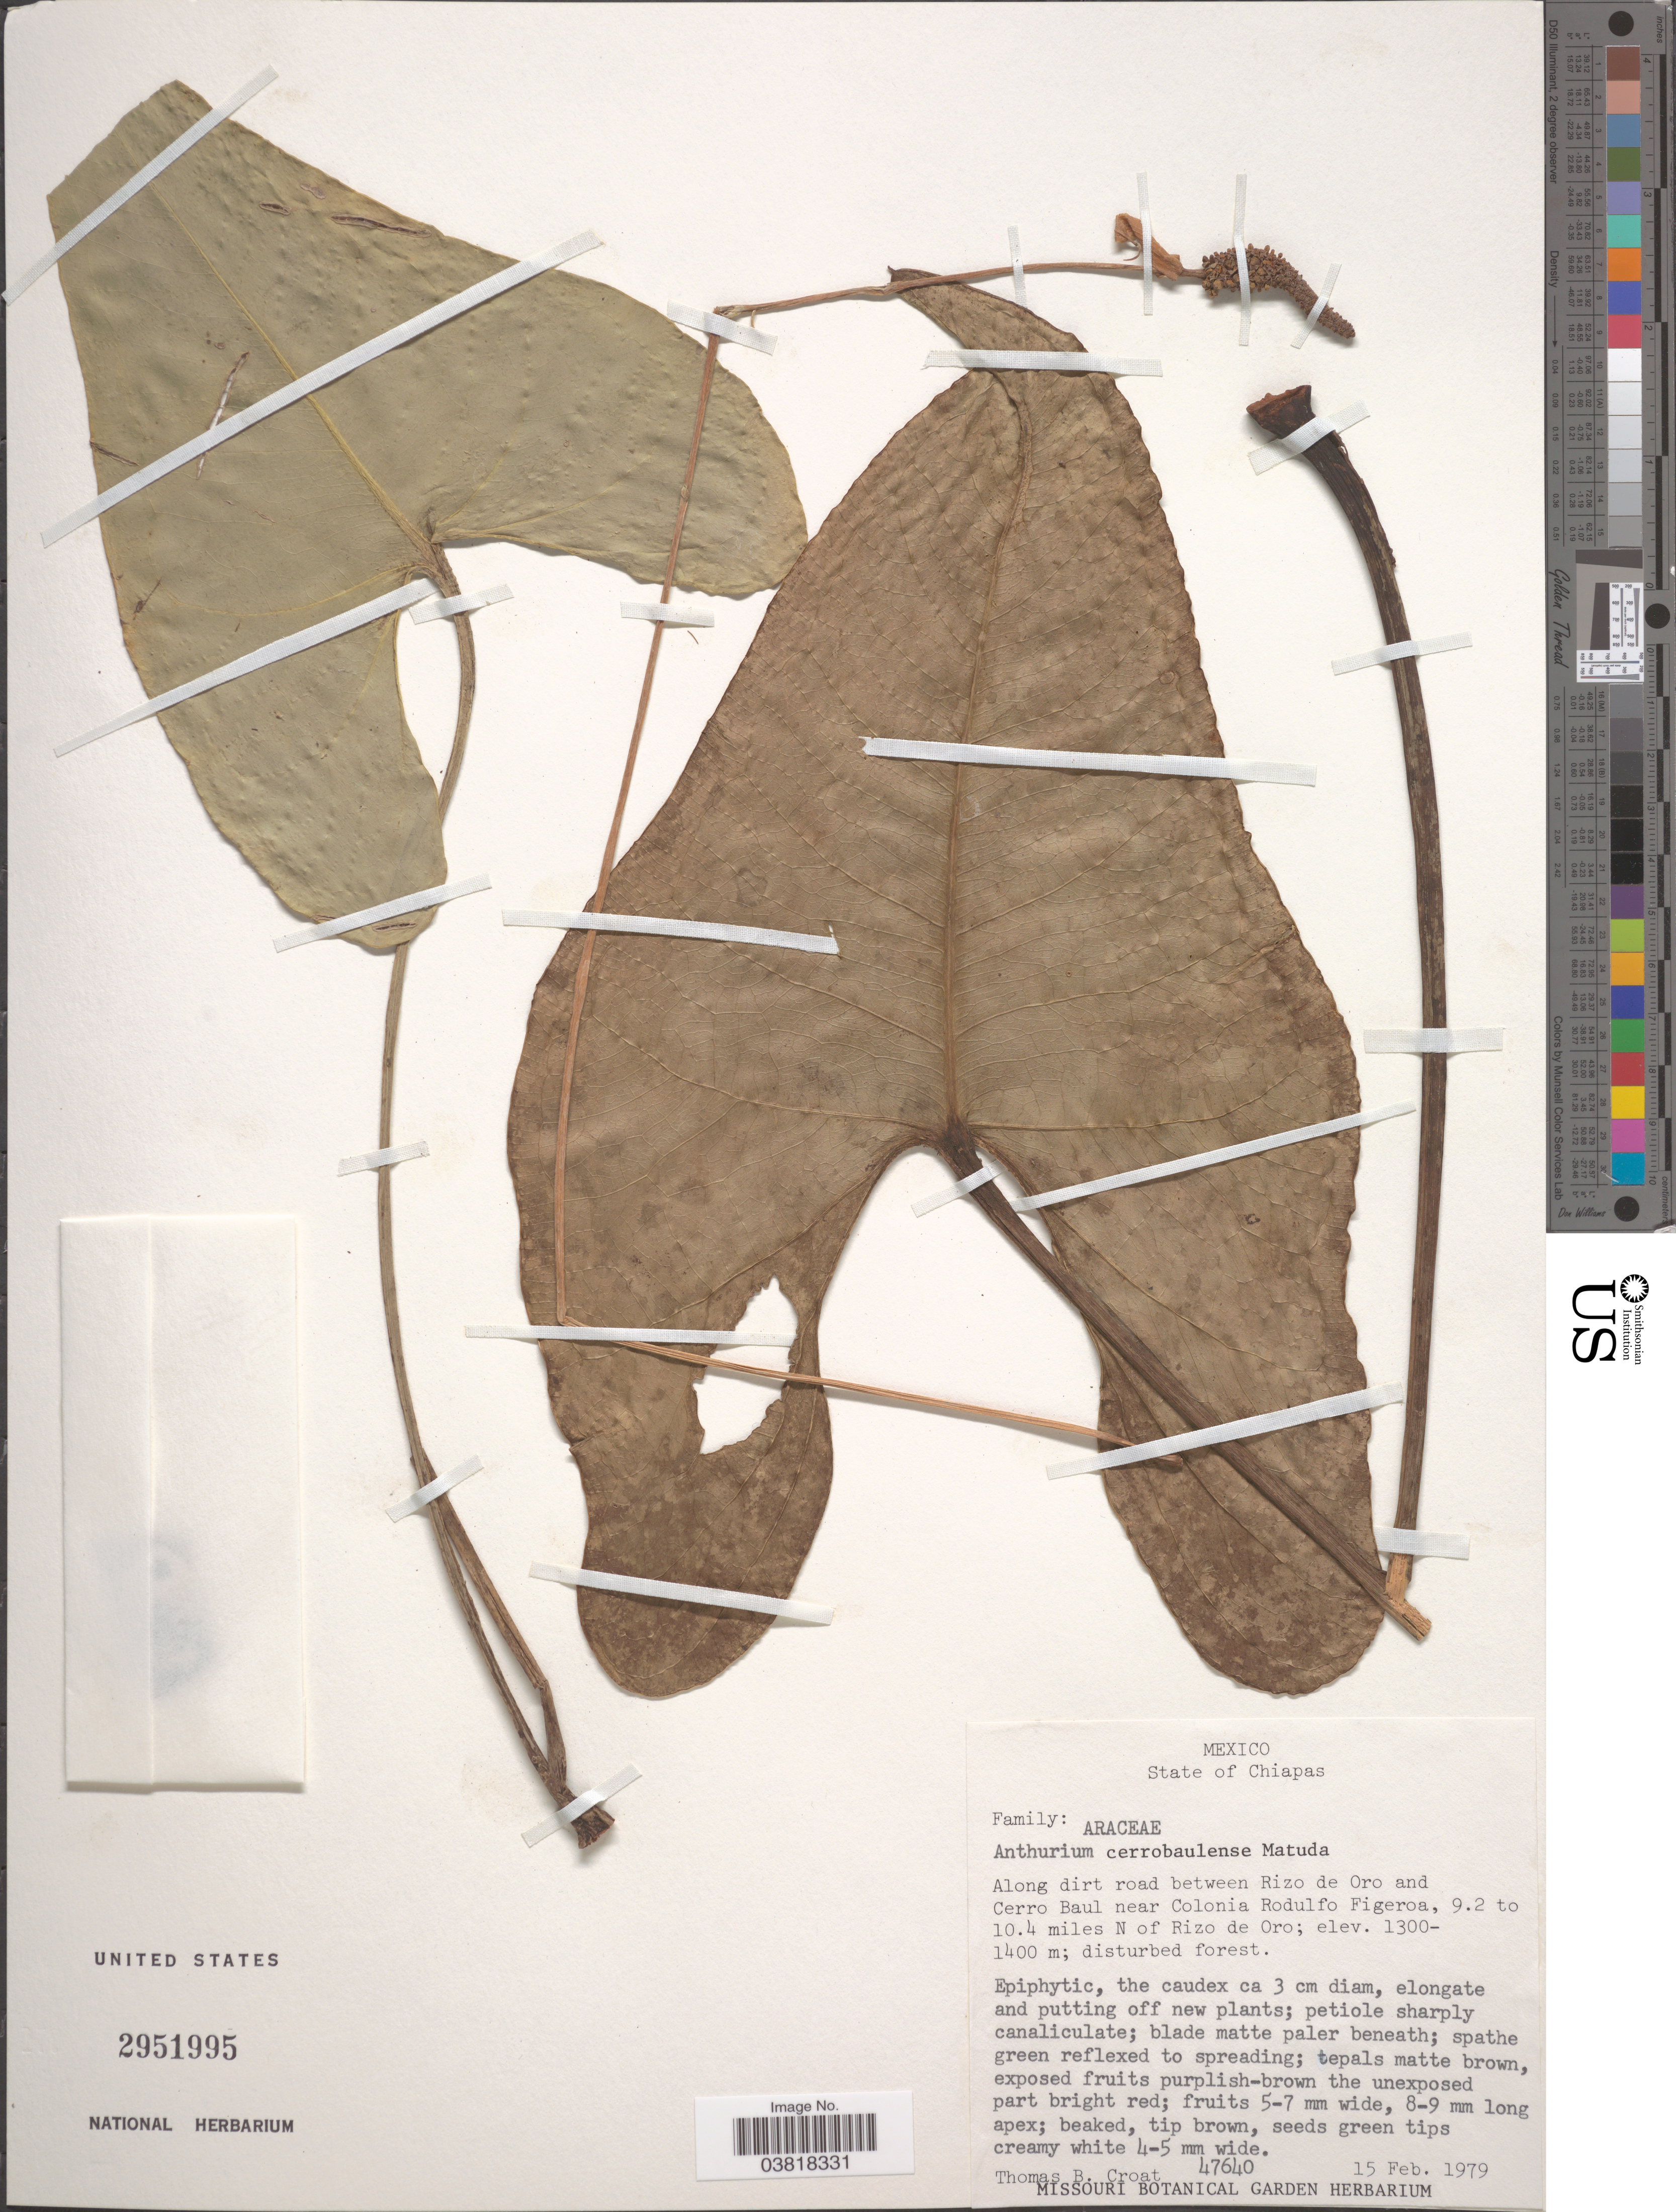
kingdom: Plantae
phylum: Tracheophyta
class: Liliopsida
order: Alismatales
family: Araceae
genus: Anthurium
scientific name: Anthurium cerrobaulense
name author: Matuda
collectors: T. B. Croat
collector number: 47640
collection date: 1979-02-15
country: Mexico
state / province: Chiapas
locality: Along dirt road between Rizo de Oro and Cerro Baul near Colonia Rodulfo Figeroa, 9.2 to 10.4 miles N of Rizo de Oro.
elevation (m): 1300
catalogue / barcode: US 2951995